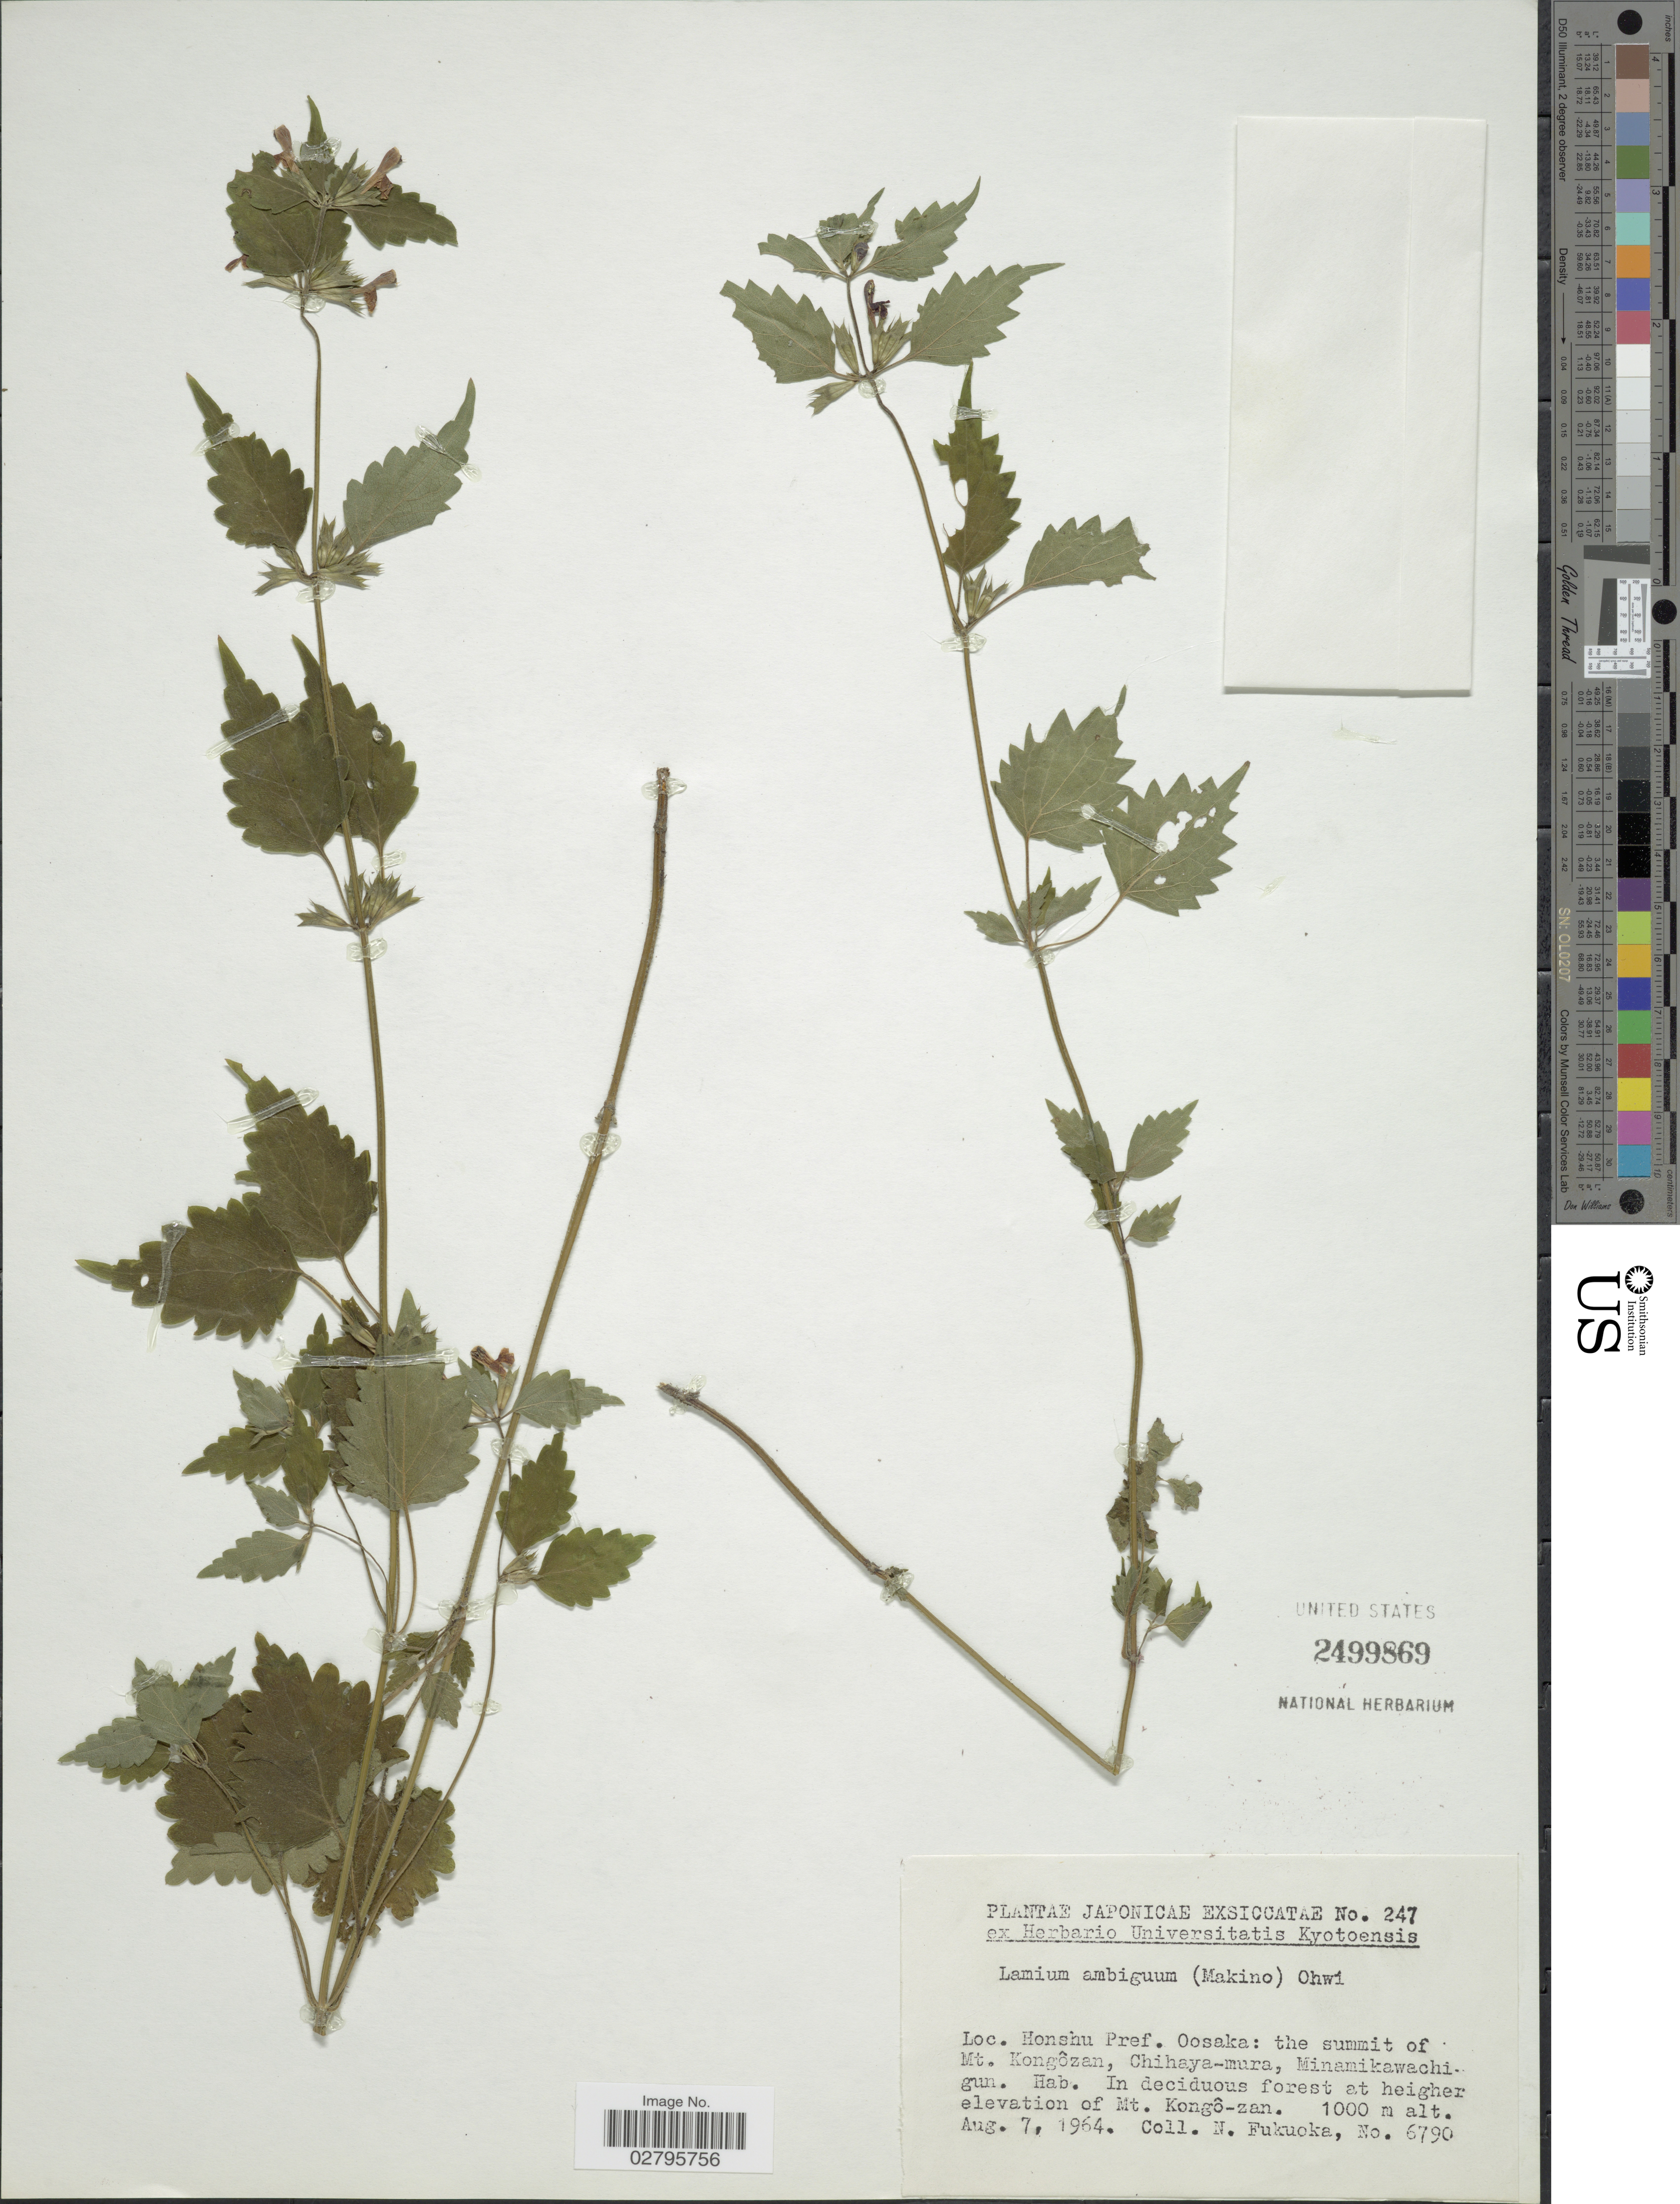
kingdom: Plantae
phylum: Tracheophyta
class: Magnoliopsida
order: Lamiales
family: Lamiaceae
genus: Loxocalyx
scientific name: Loxocalyx ambiguus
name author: (Makino) Makino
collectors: N. Fukuoka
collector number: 6790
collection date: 1964-08-07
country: Japan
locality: Honshu Pref. Oosaka: the summit of Mt. Kongôzan, Chihaya-mura, Minamikawachi-gun, In deciduous forest at heigher elevation of Mt. Kongô-zan.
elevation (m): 1000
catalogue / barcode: US 2499869